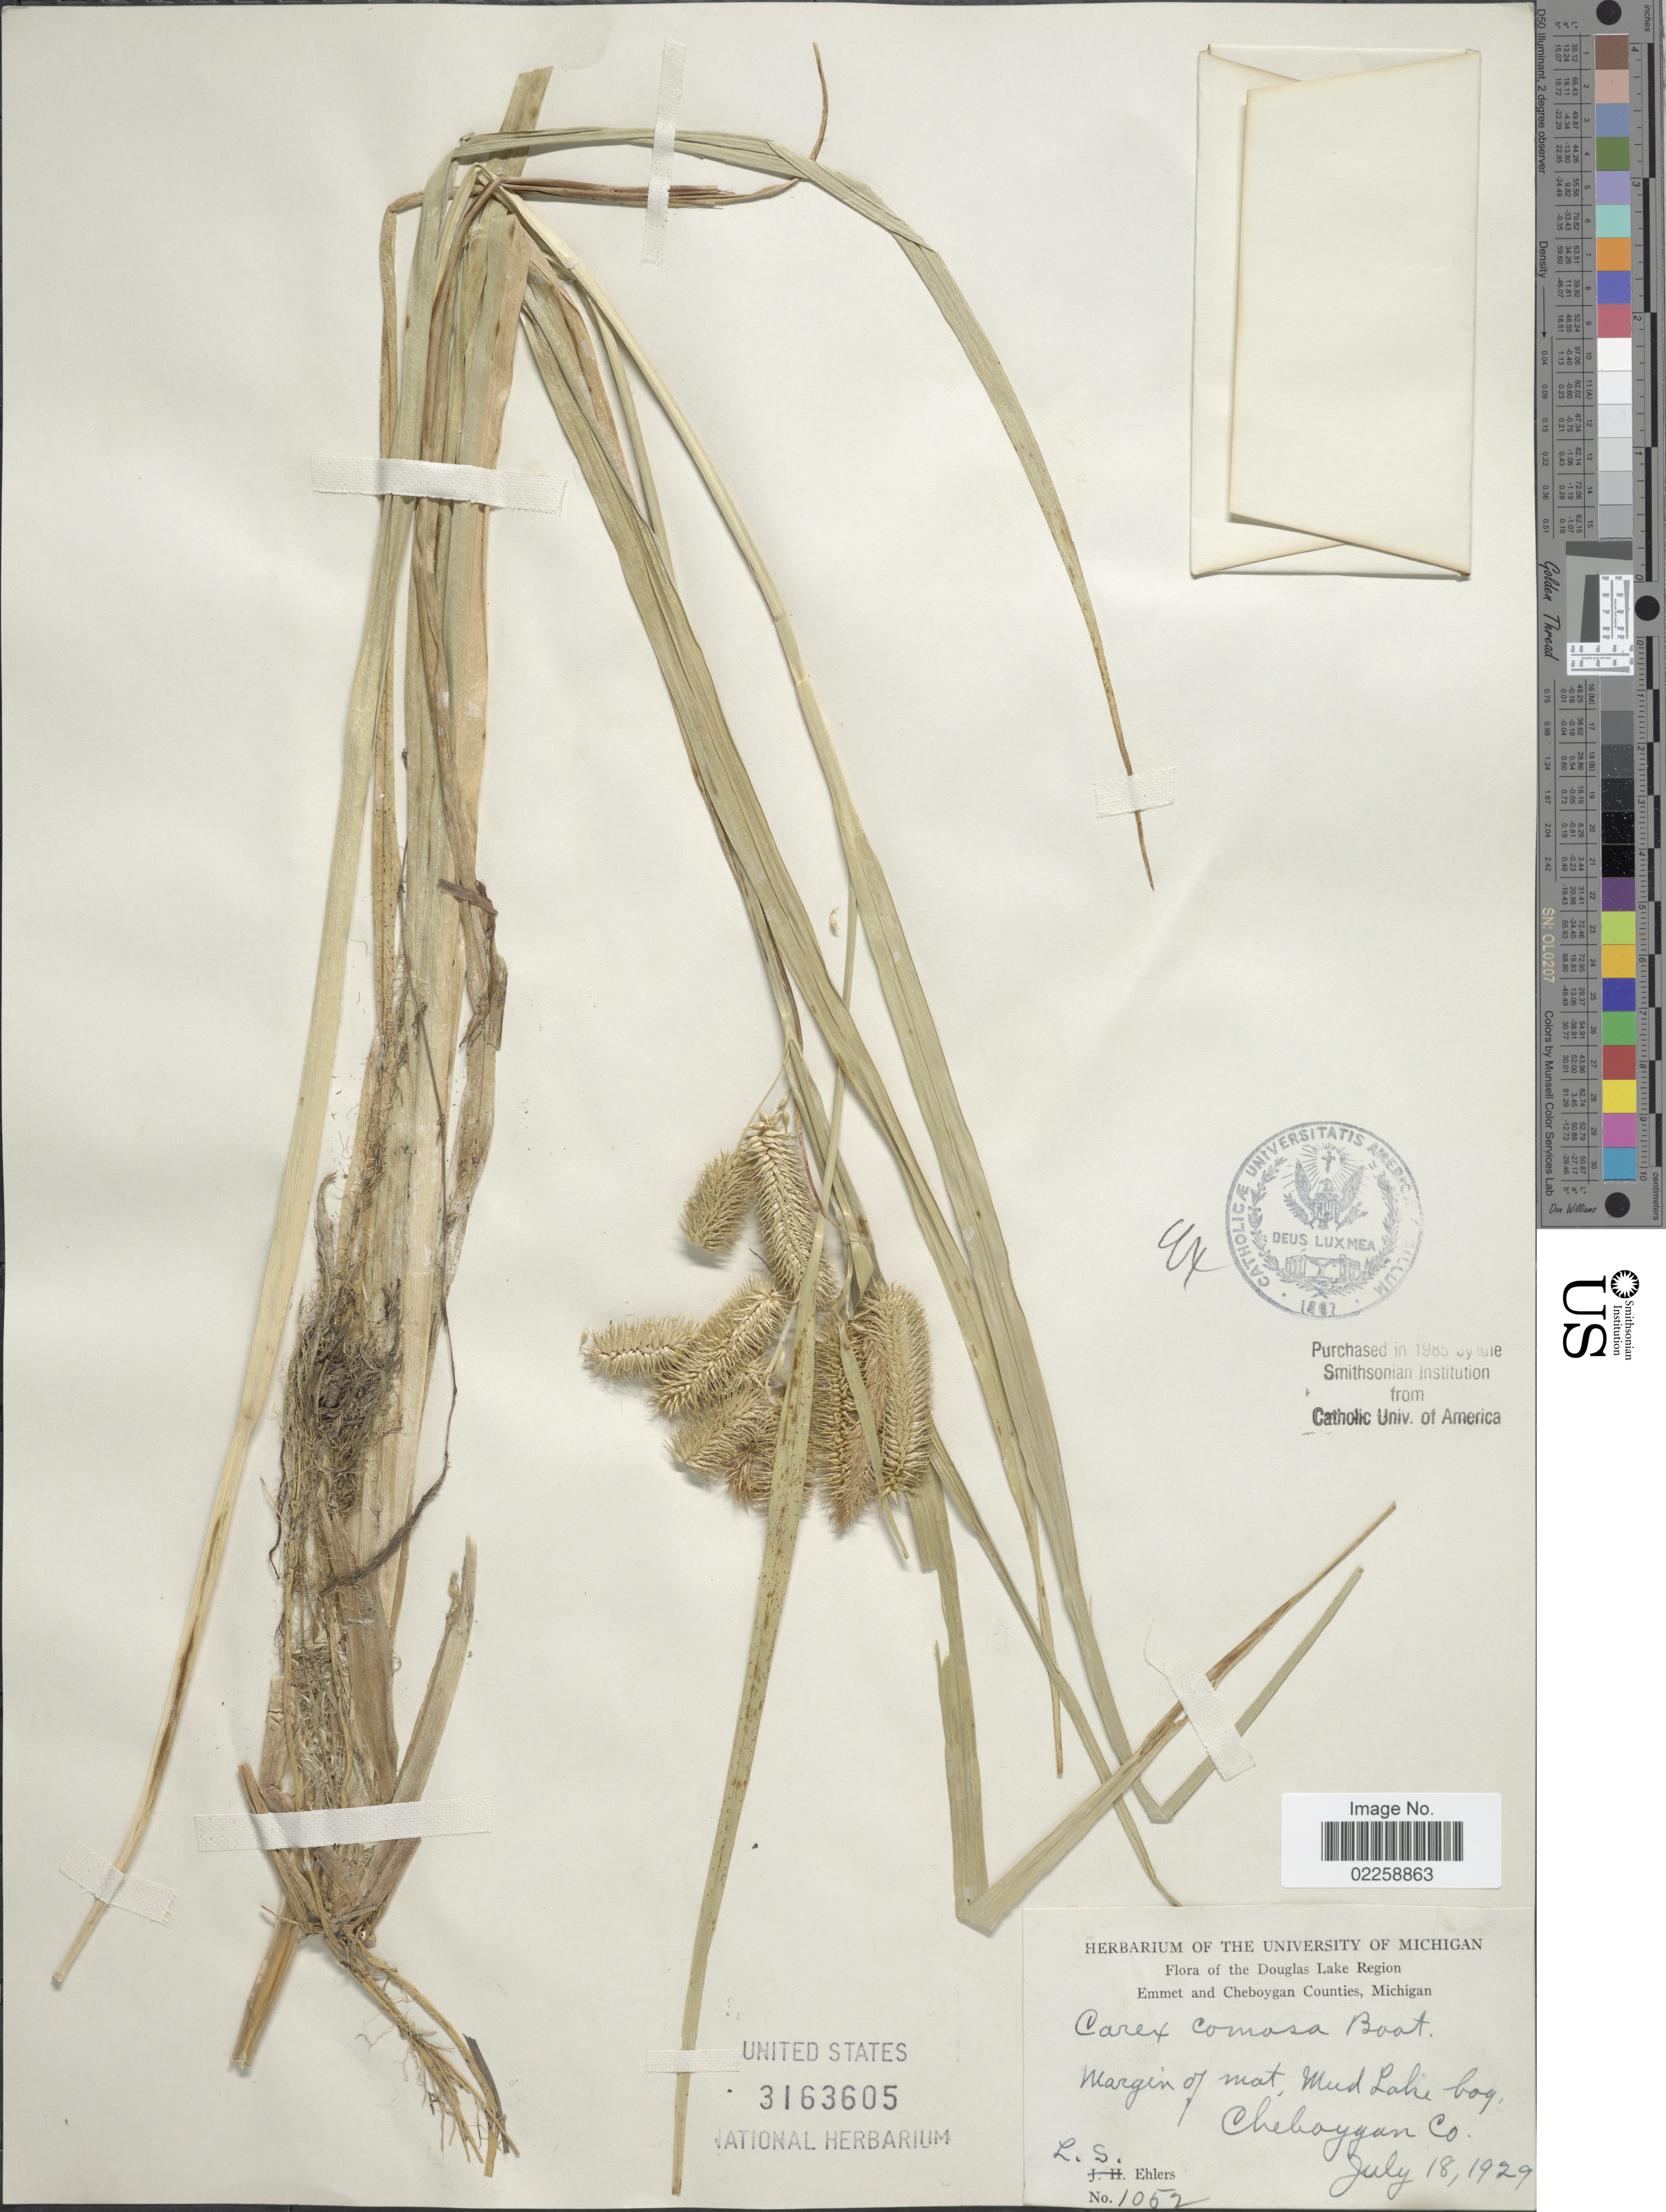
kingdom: Plantae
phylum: Tracheophyta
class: Liliopsida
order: Poales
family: Cyperaceae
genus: Carex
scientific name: Carex comosa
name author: Boott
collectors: L. Ehlers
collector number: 1052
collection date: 1929-07-18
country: United States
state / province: Michigan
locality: The Douglas Lake Region, Emmet and Cheboygan Counties, margin of mat, Mud Lake bog, Cheboygan Co.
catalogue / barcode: US 3163605